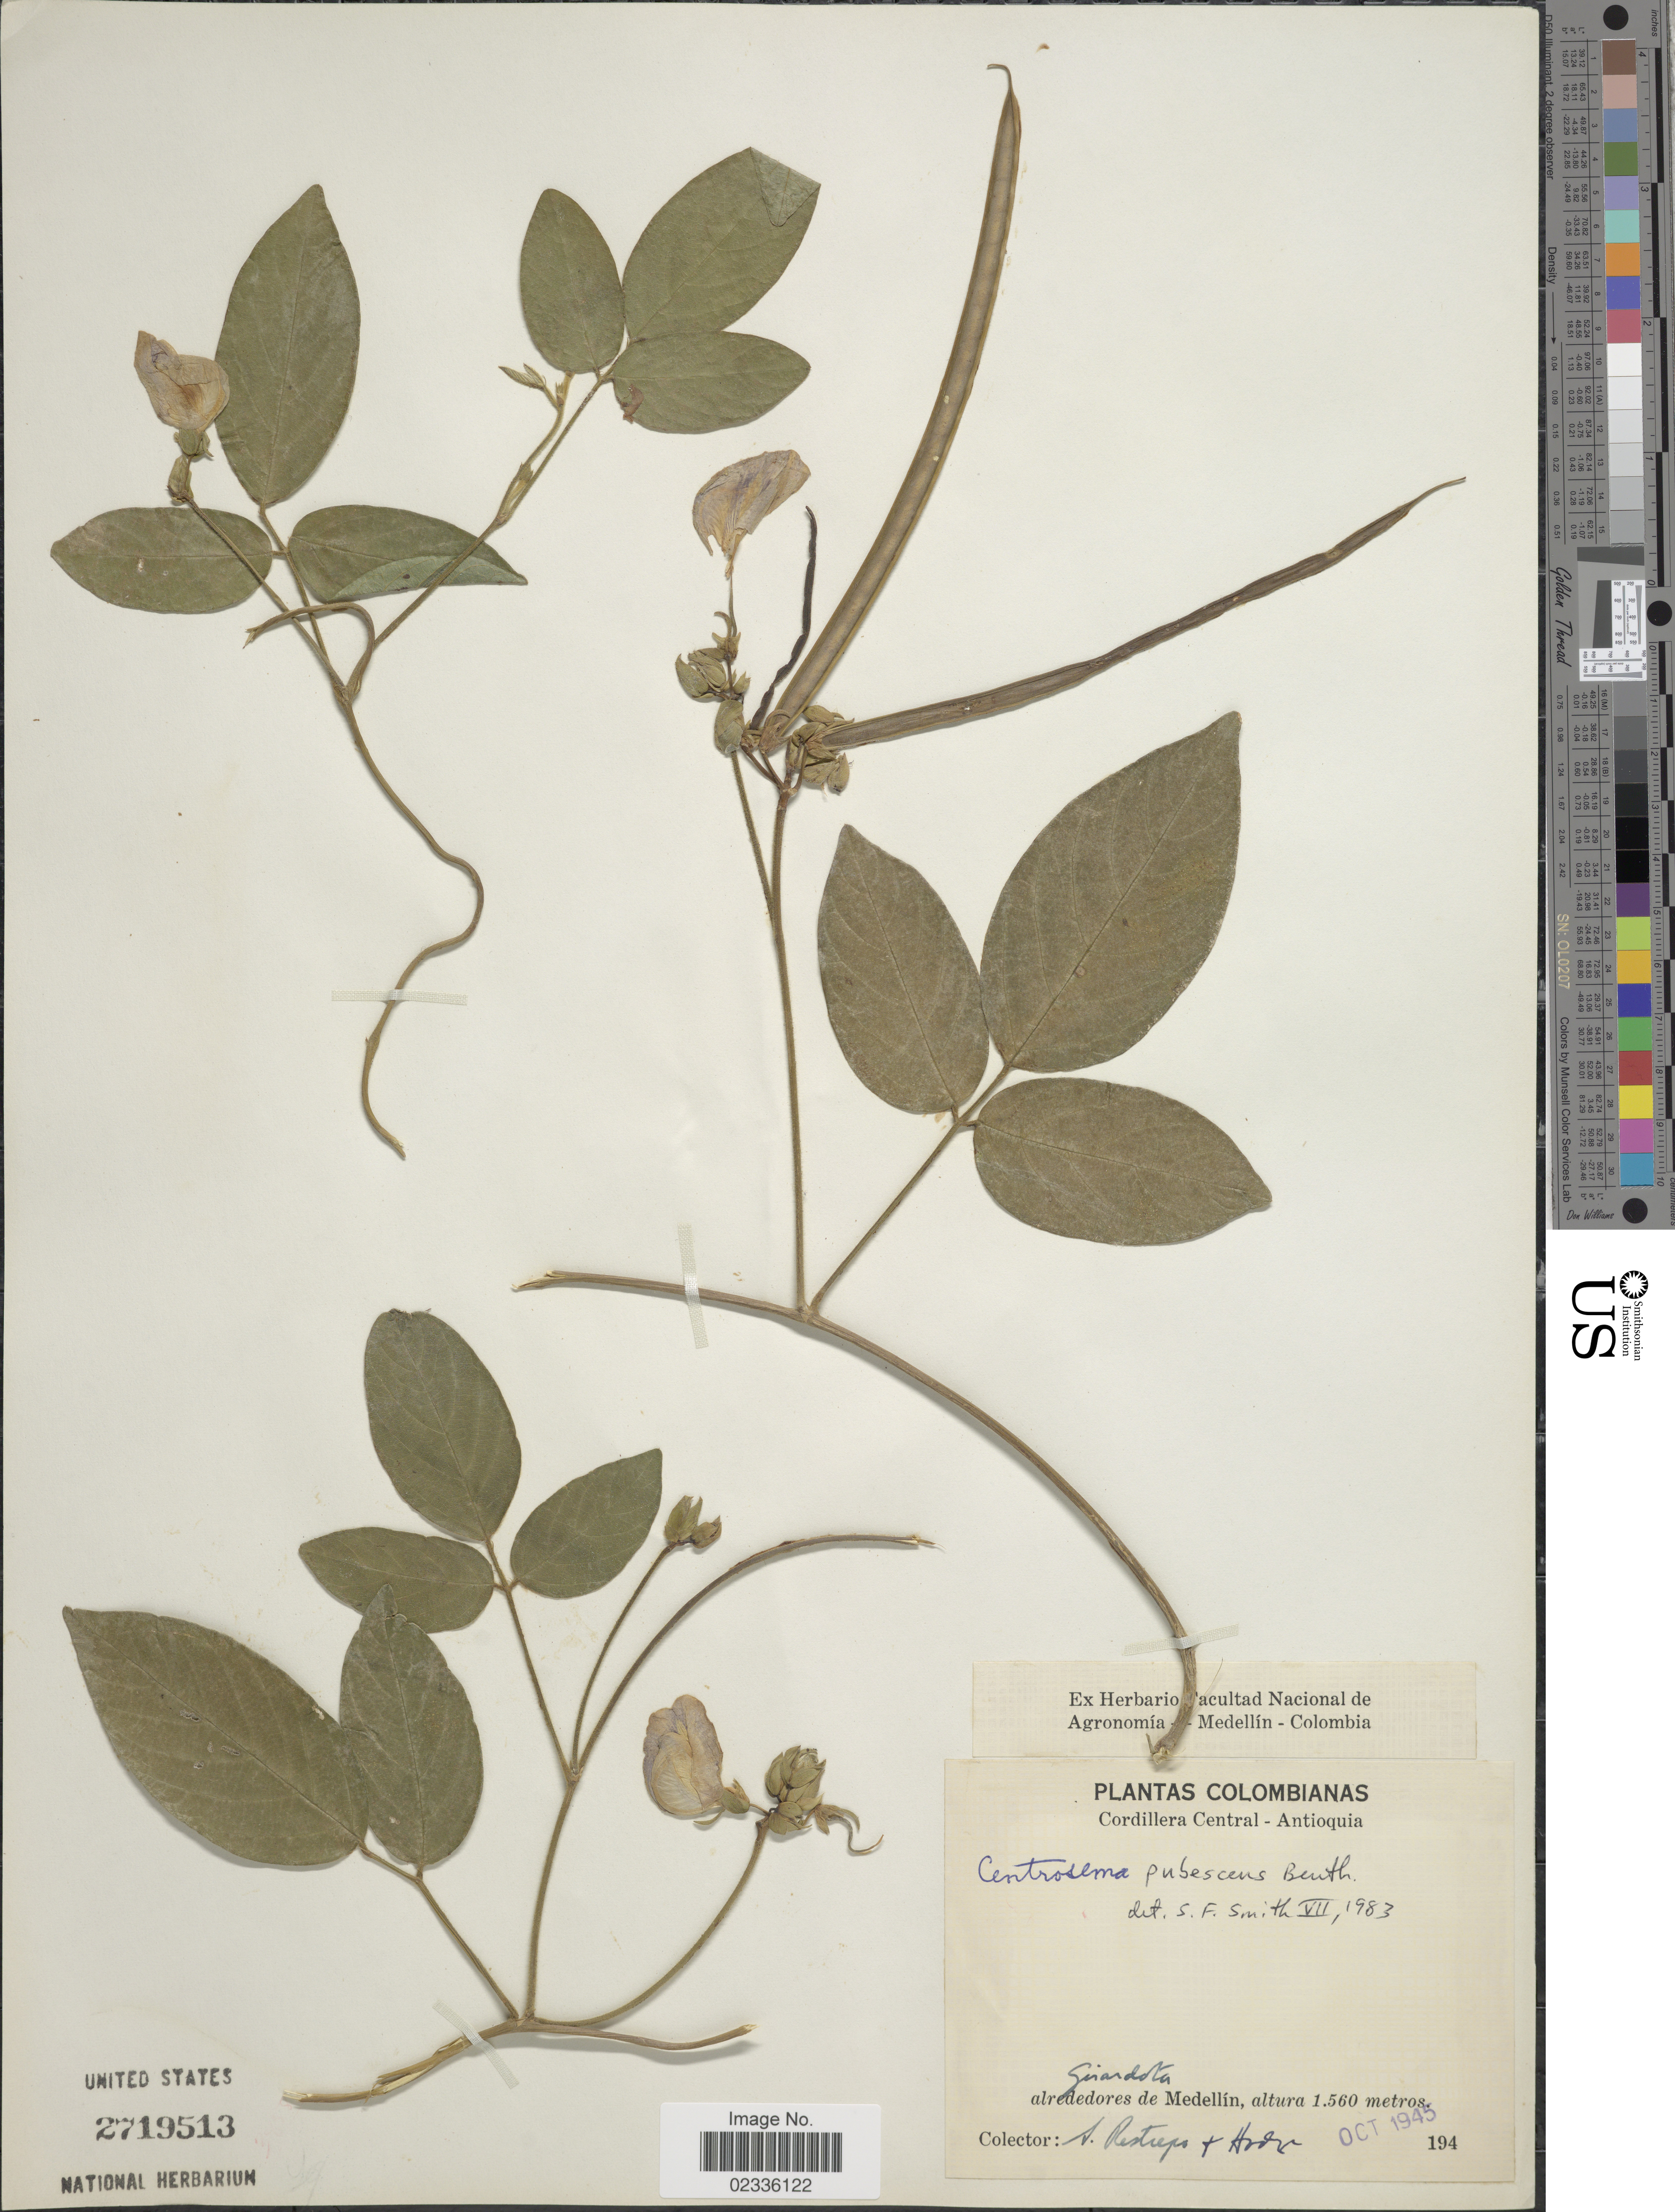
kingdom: Plantae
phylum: Tracheophyta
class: Magnoliopsida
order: Fabales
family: Fabaceae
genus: Centrosema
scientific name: Centrosema pubescens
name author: Benth.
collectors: A. Restreps & Hodge, --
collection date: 1945-10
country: Colombia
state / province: Antioquia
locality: Cordillera Central - Antioquia, Girandota, Alrededores de Medellin.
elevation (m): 1560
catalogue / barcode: US 2719513